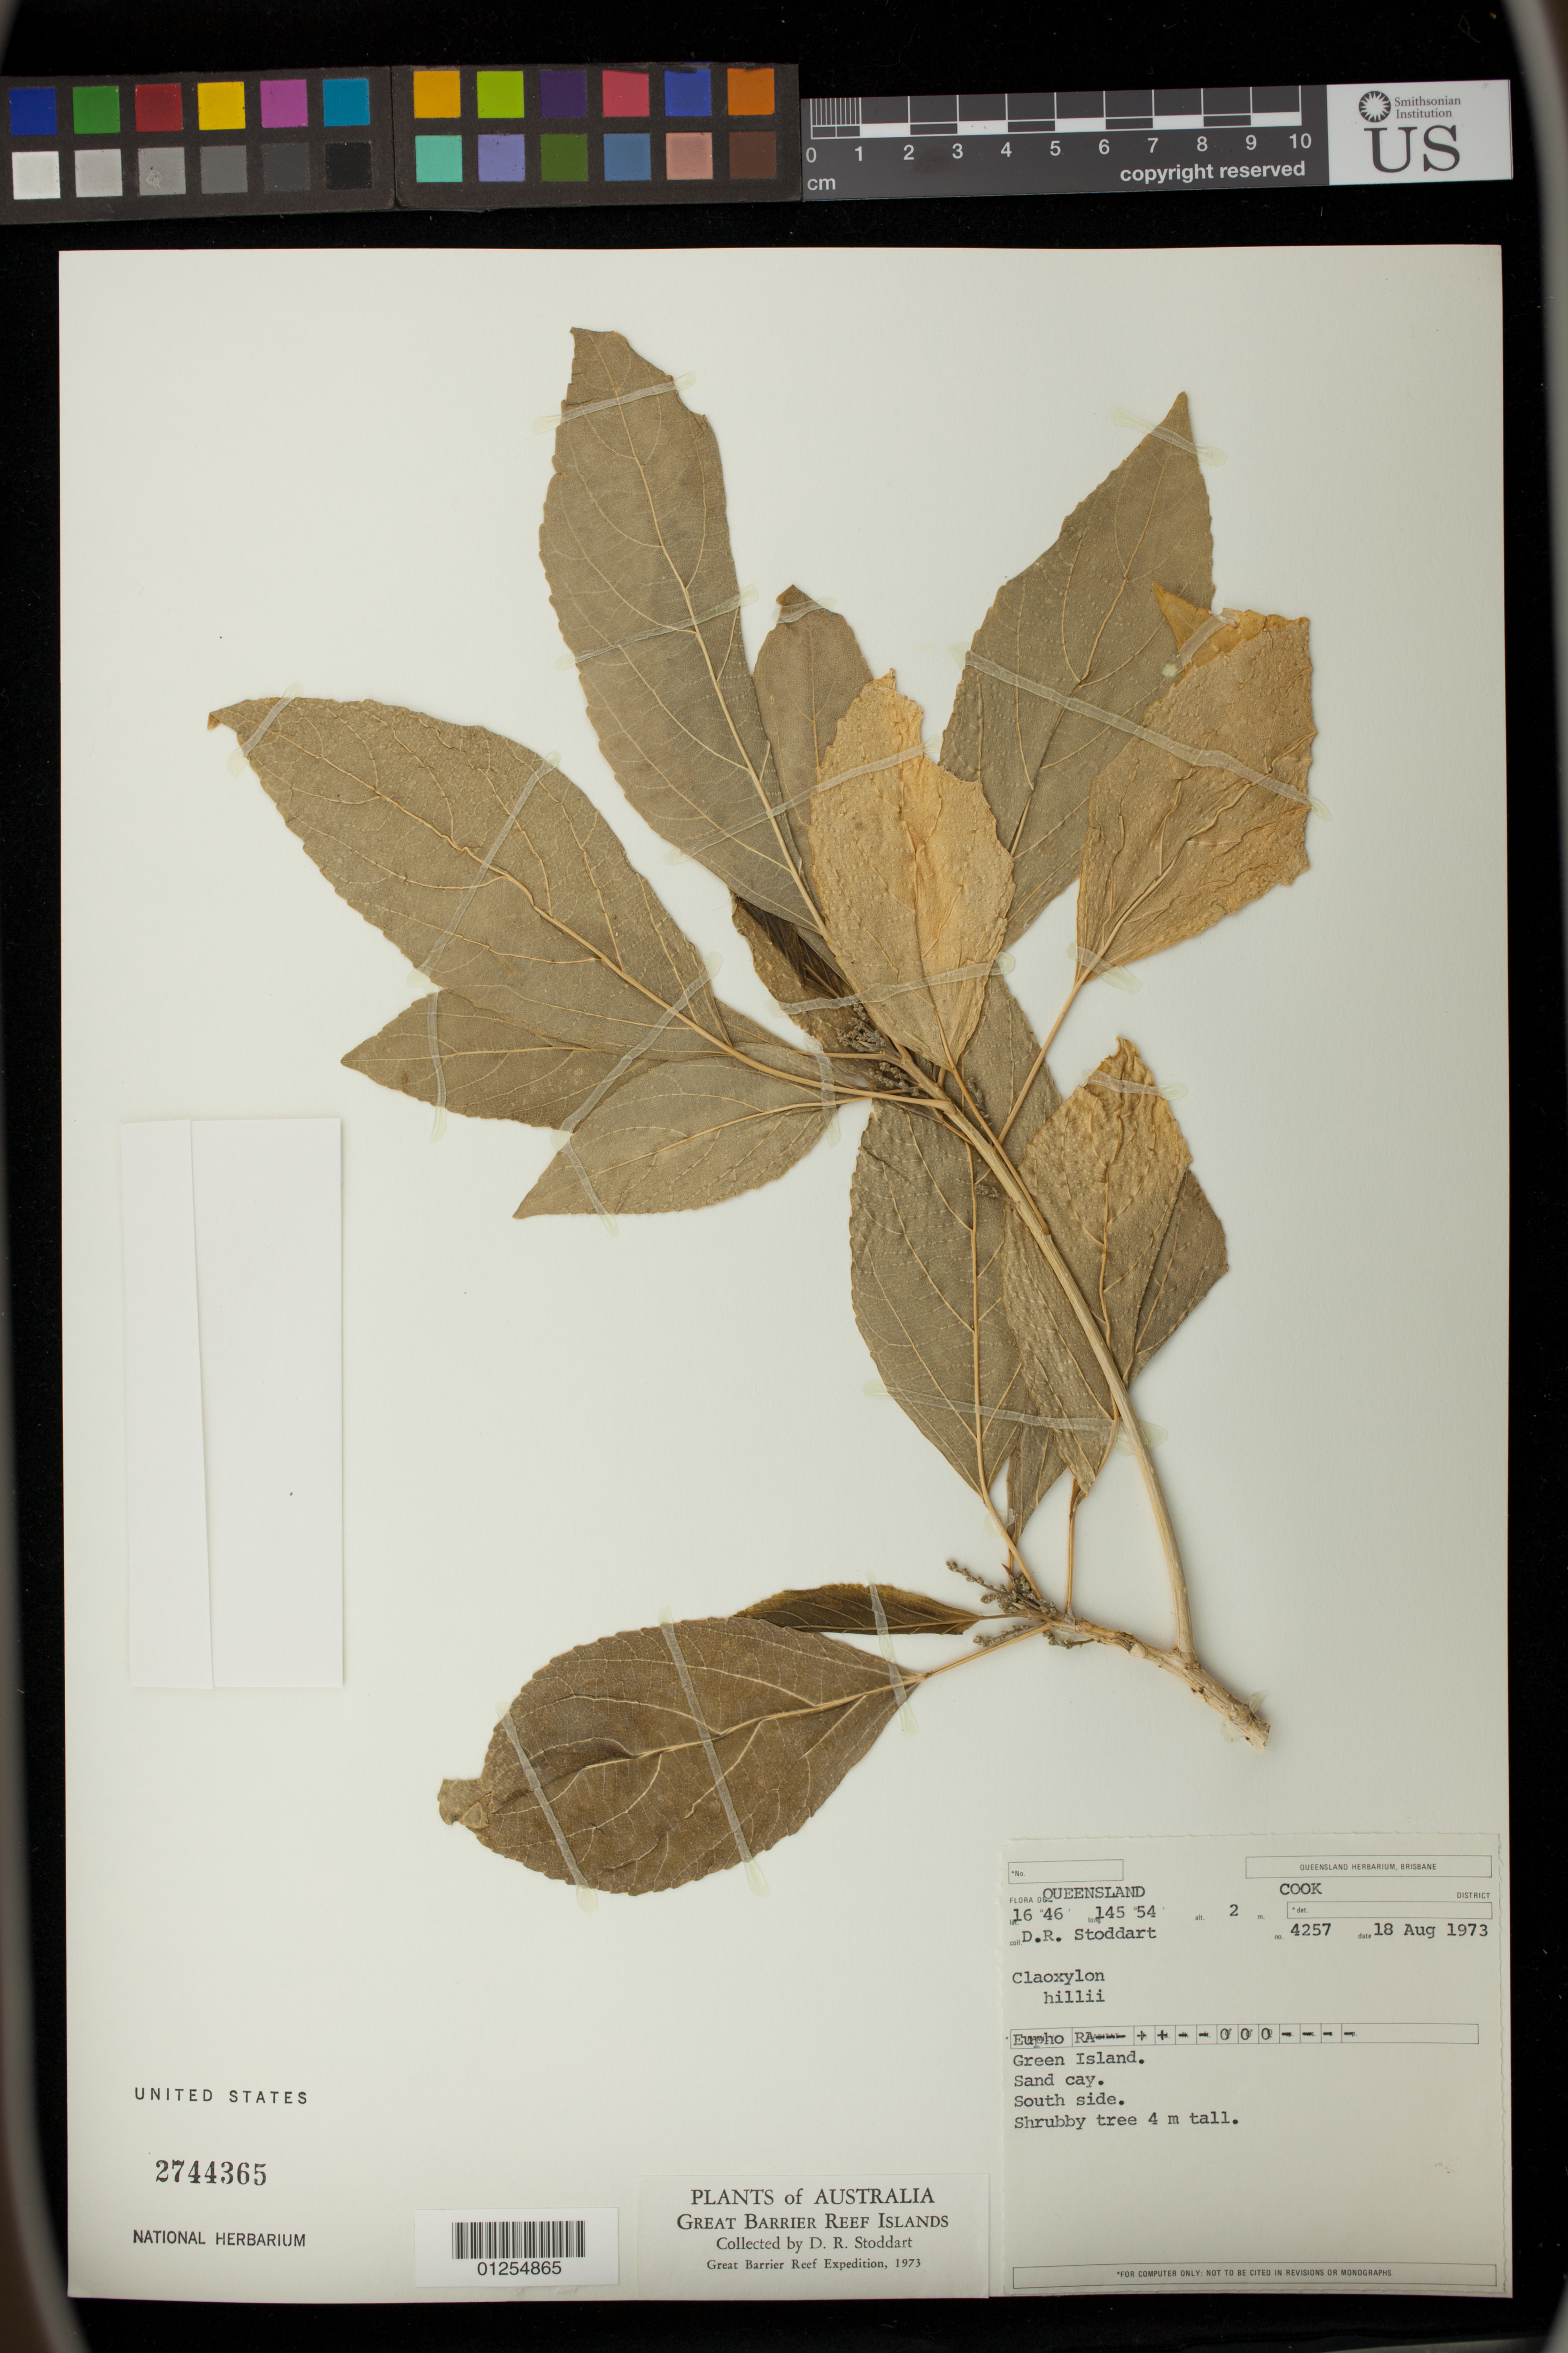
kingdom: Plantae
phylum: Tracheophyta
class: Magnoliopsida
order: Malpighiales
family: Euphorbiaceae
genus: Claoxylon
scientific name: Claoxylon tenerifolium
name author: (Baill.) F. Muell.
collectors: D. R. Stoddart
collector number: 4257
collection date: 1973-08-18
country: Australia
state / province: Queensland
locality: Cook. Green Island. Sand cay. South side.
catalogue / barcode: US 2744365